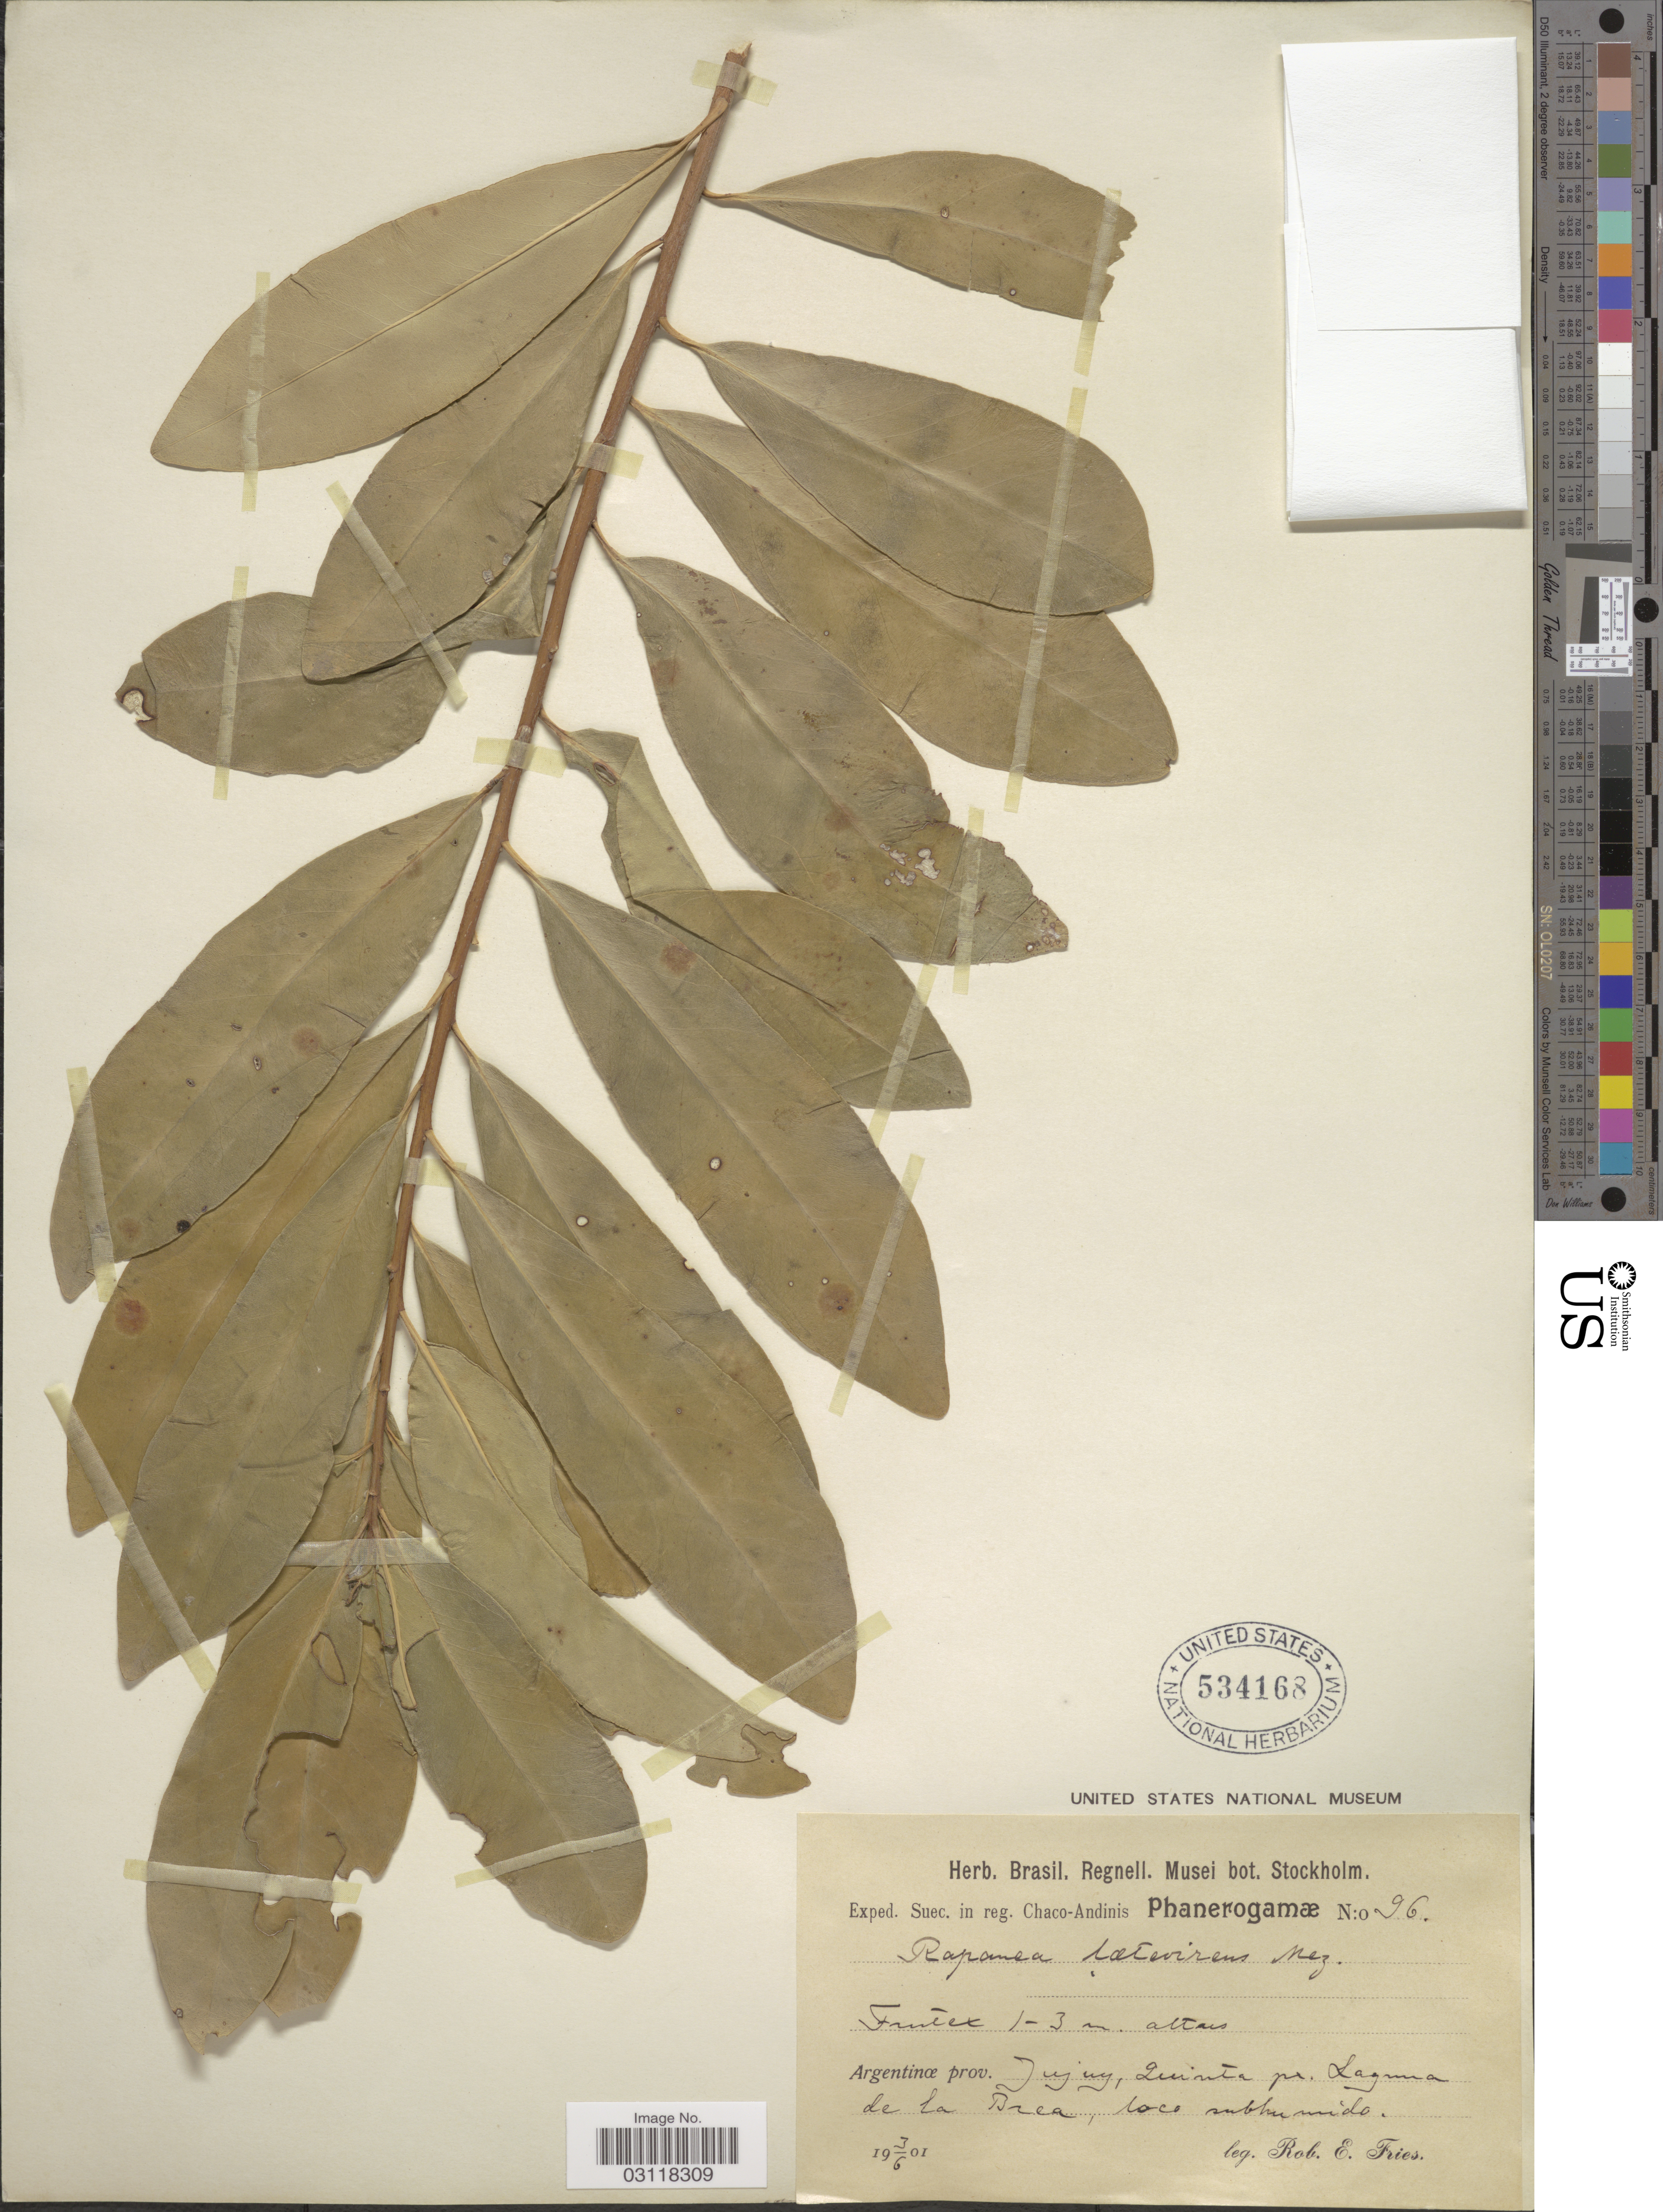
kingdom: Plantae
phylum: Tracheophyta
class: Magnoliopsida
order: Ericales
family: Primulaceae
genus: Rapanea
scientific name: Rapanea laetevirens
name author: Mez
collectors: R. E. Fries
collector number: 96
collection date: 1901-06-03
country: Argentina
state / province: Jujuy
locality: Prov. Jujuy, Quinta pr. Laguna de la Brea, loco subhumida.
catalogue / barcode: US 534168